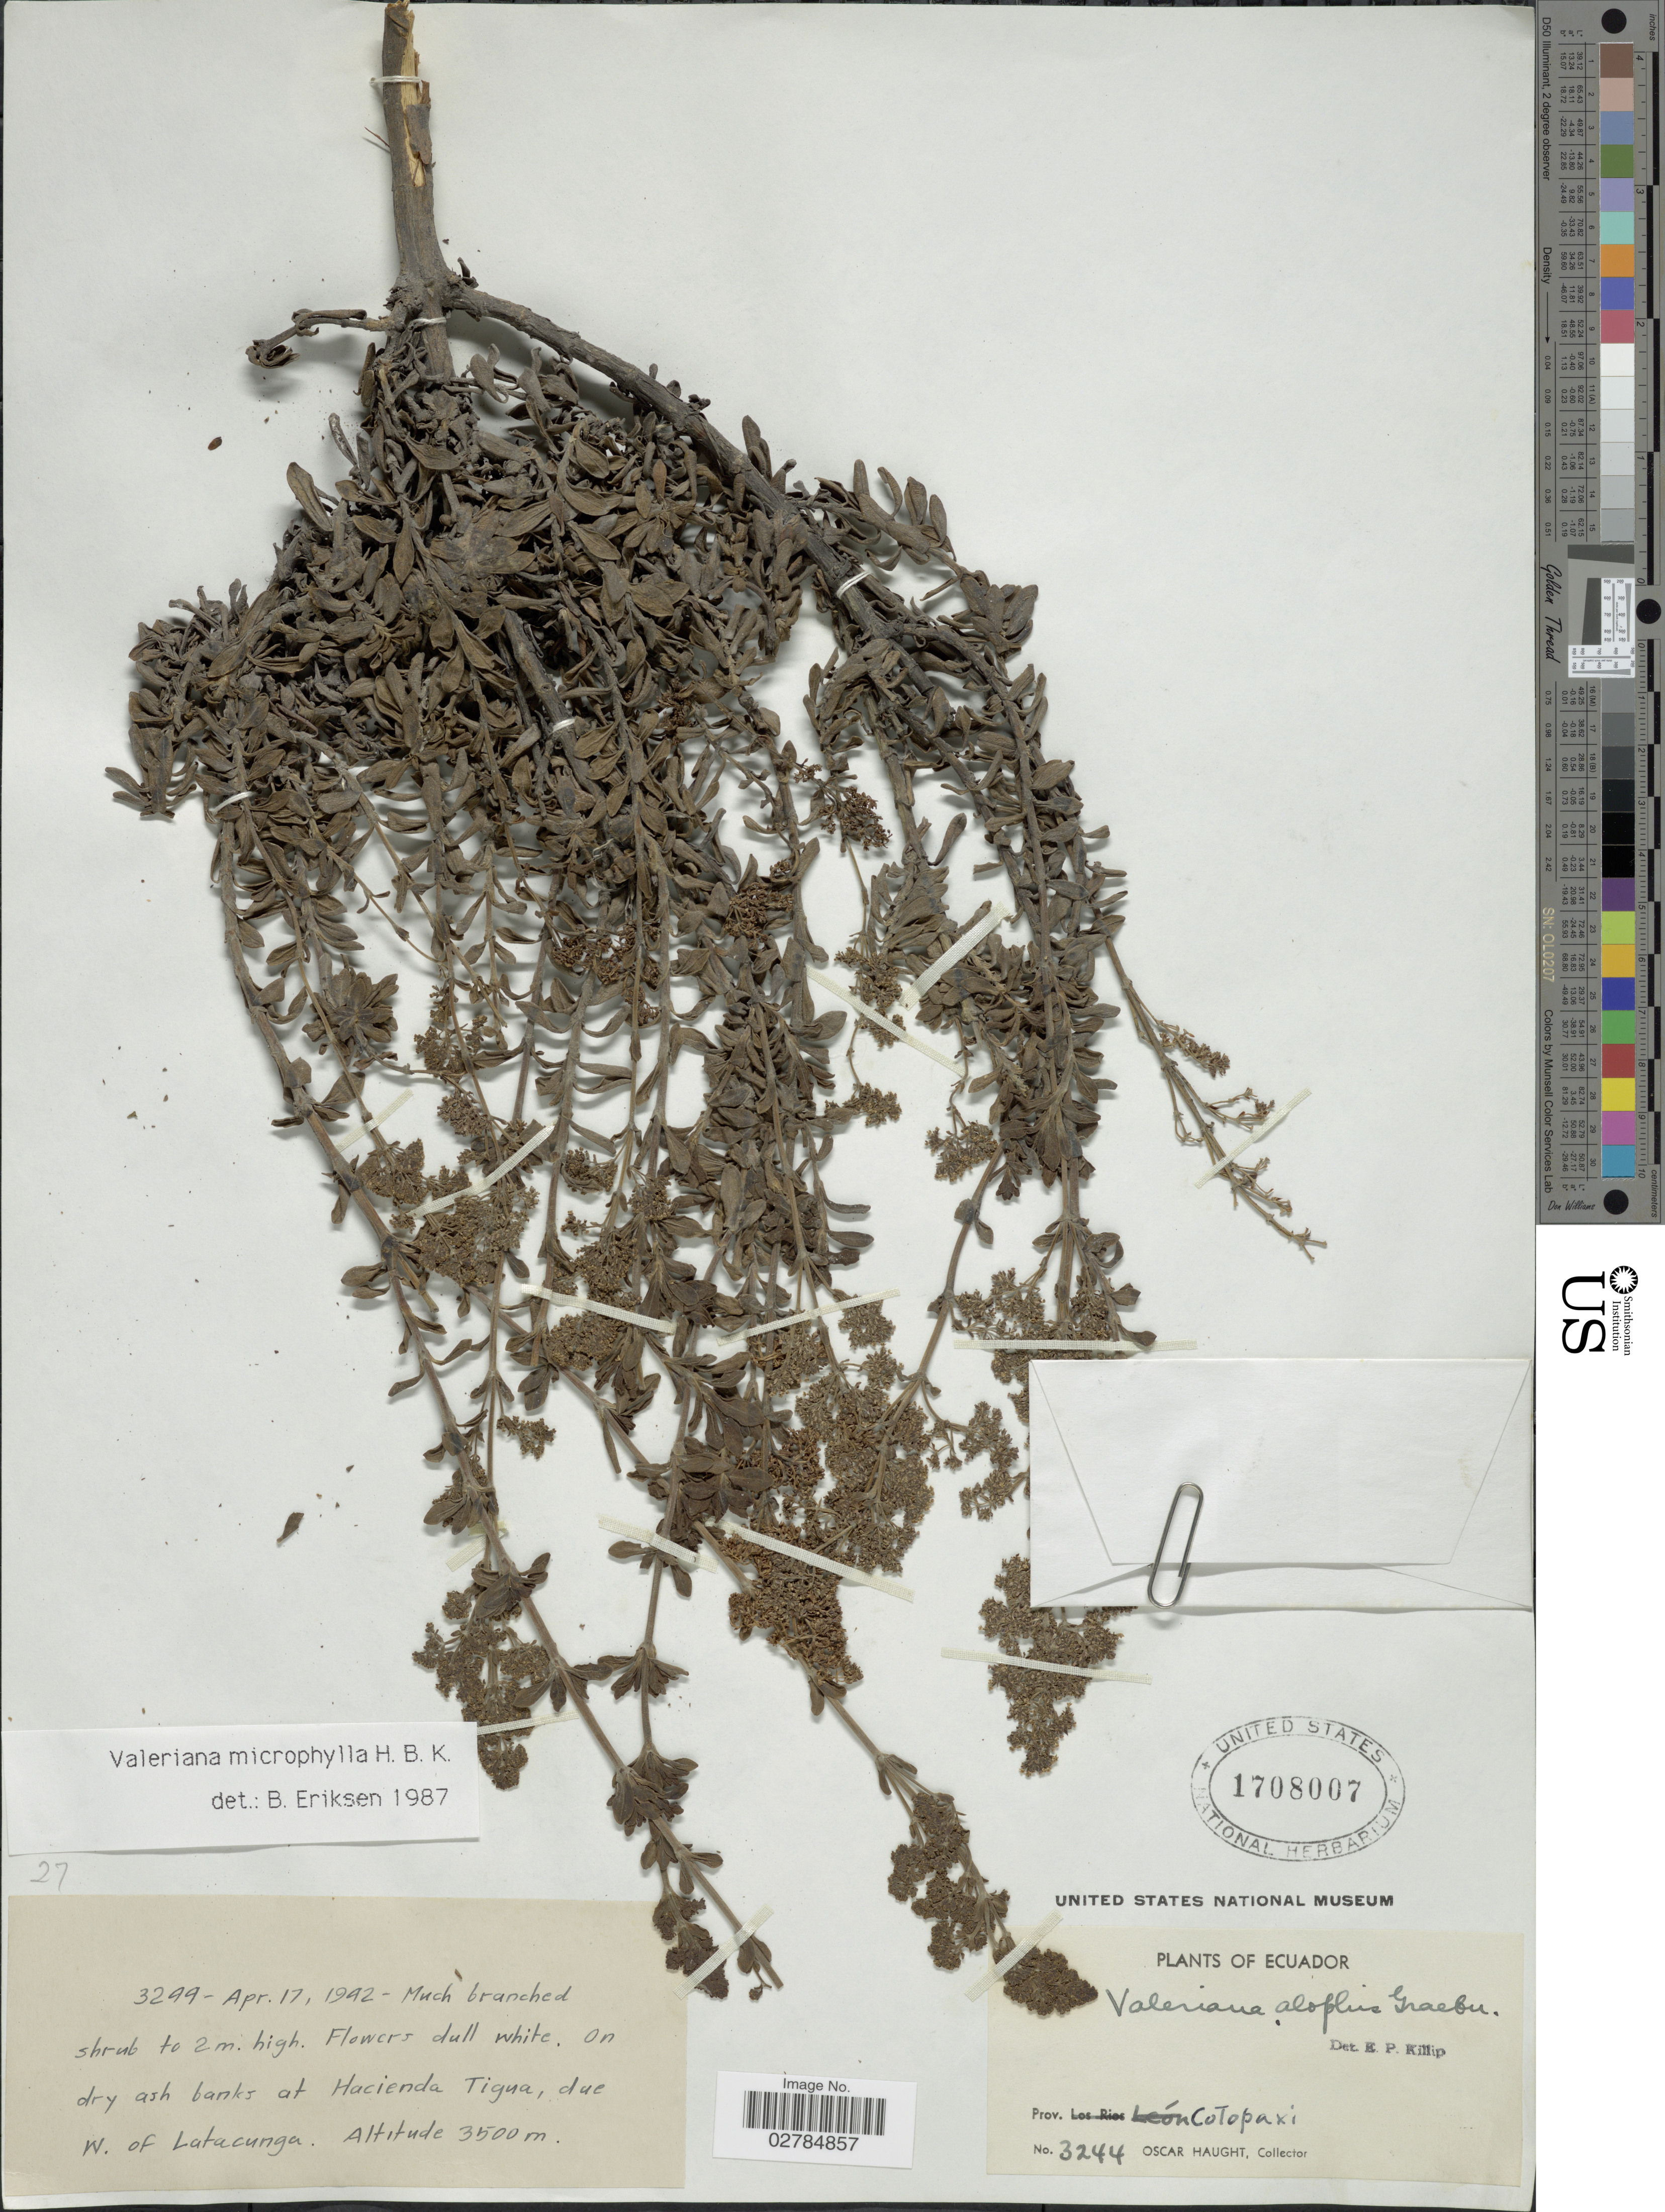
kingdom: Plantae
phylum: Tracheophyta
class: Magnoliopsida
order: Dipsacales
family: Caprifoliaceae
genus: Valeriana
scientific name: Valeriana microphylla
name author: Kunth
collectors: O. Haught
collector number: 3244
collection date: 1942-04-17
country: Ecuador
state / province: Cotopaxi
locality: On dry ash banks at Hacienda Tigua, due W. of Latacunga.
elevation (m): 3500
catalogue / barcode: US 1708007